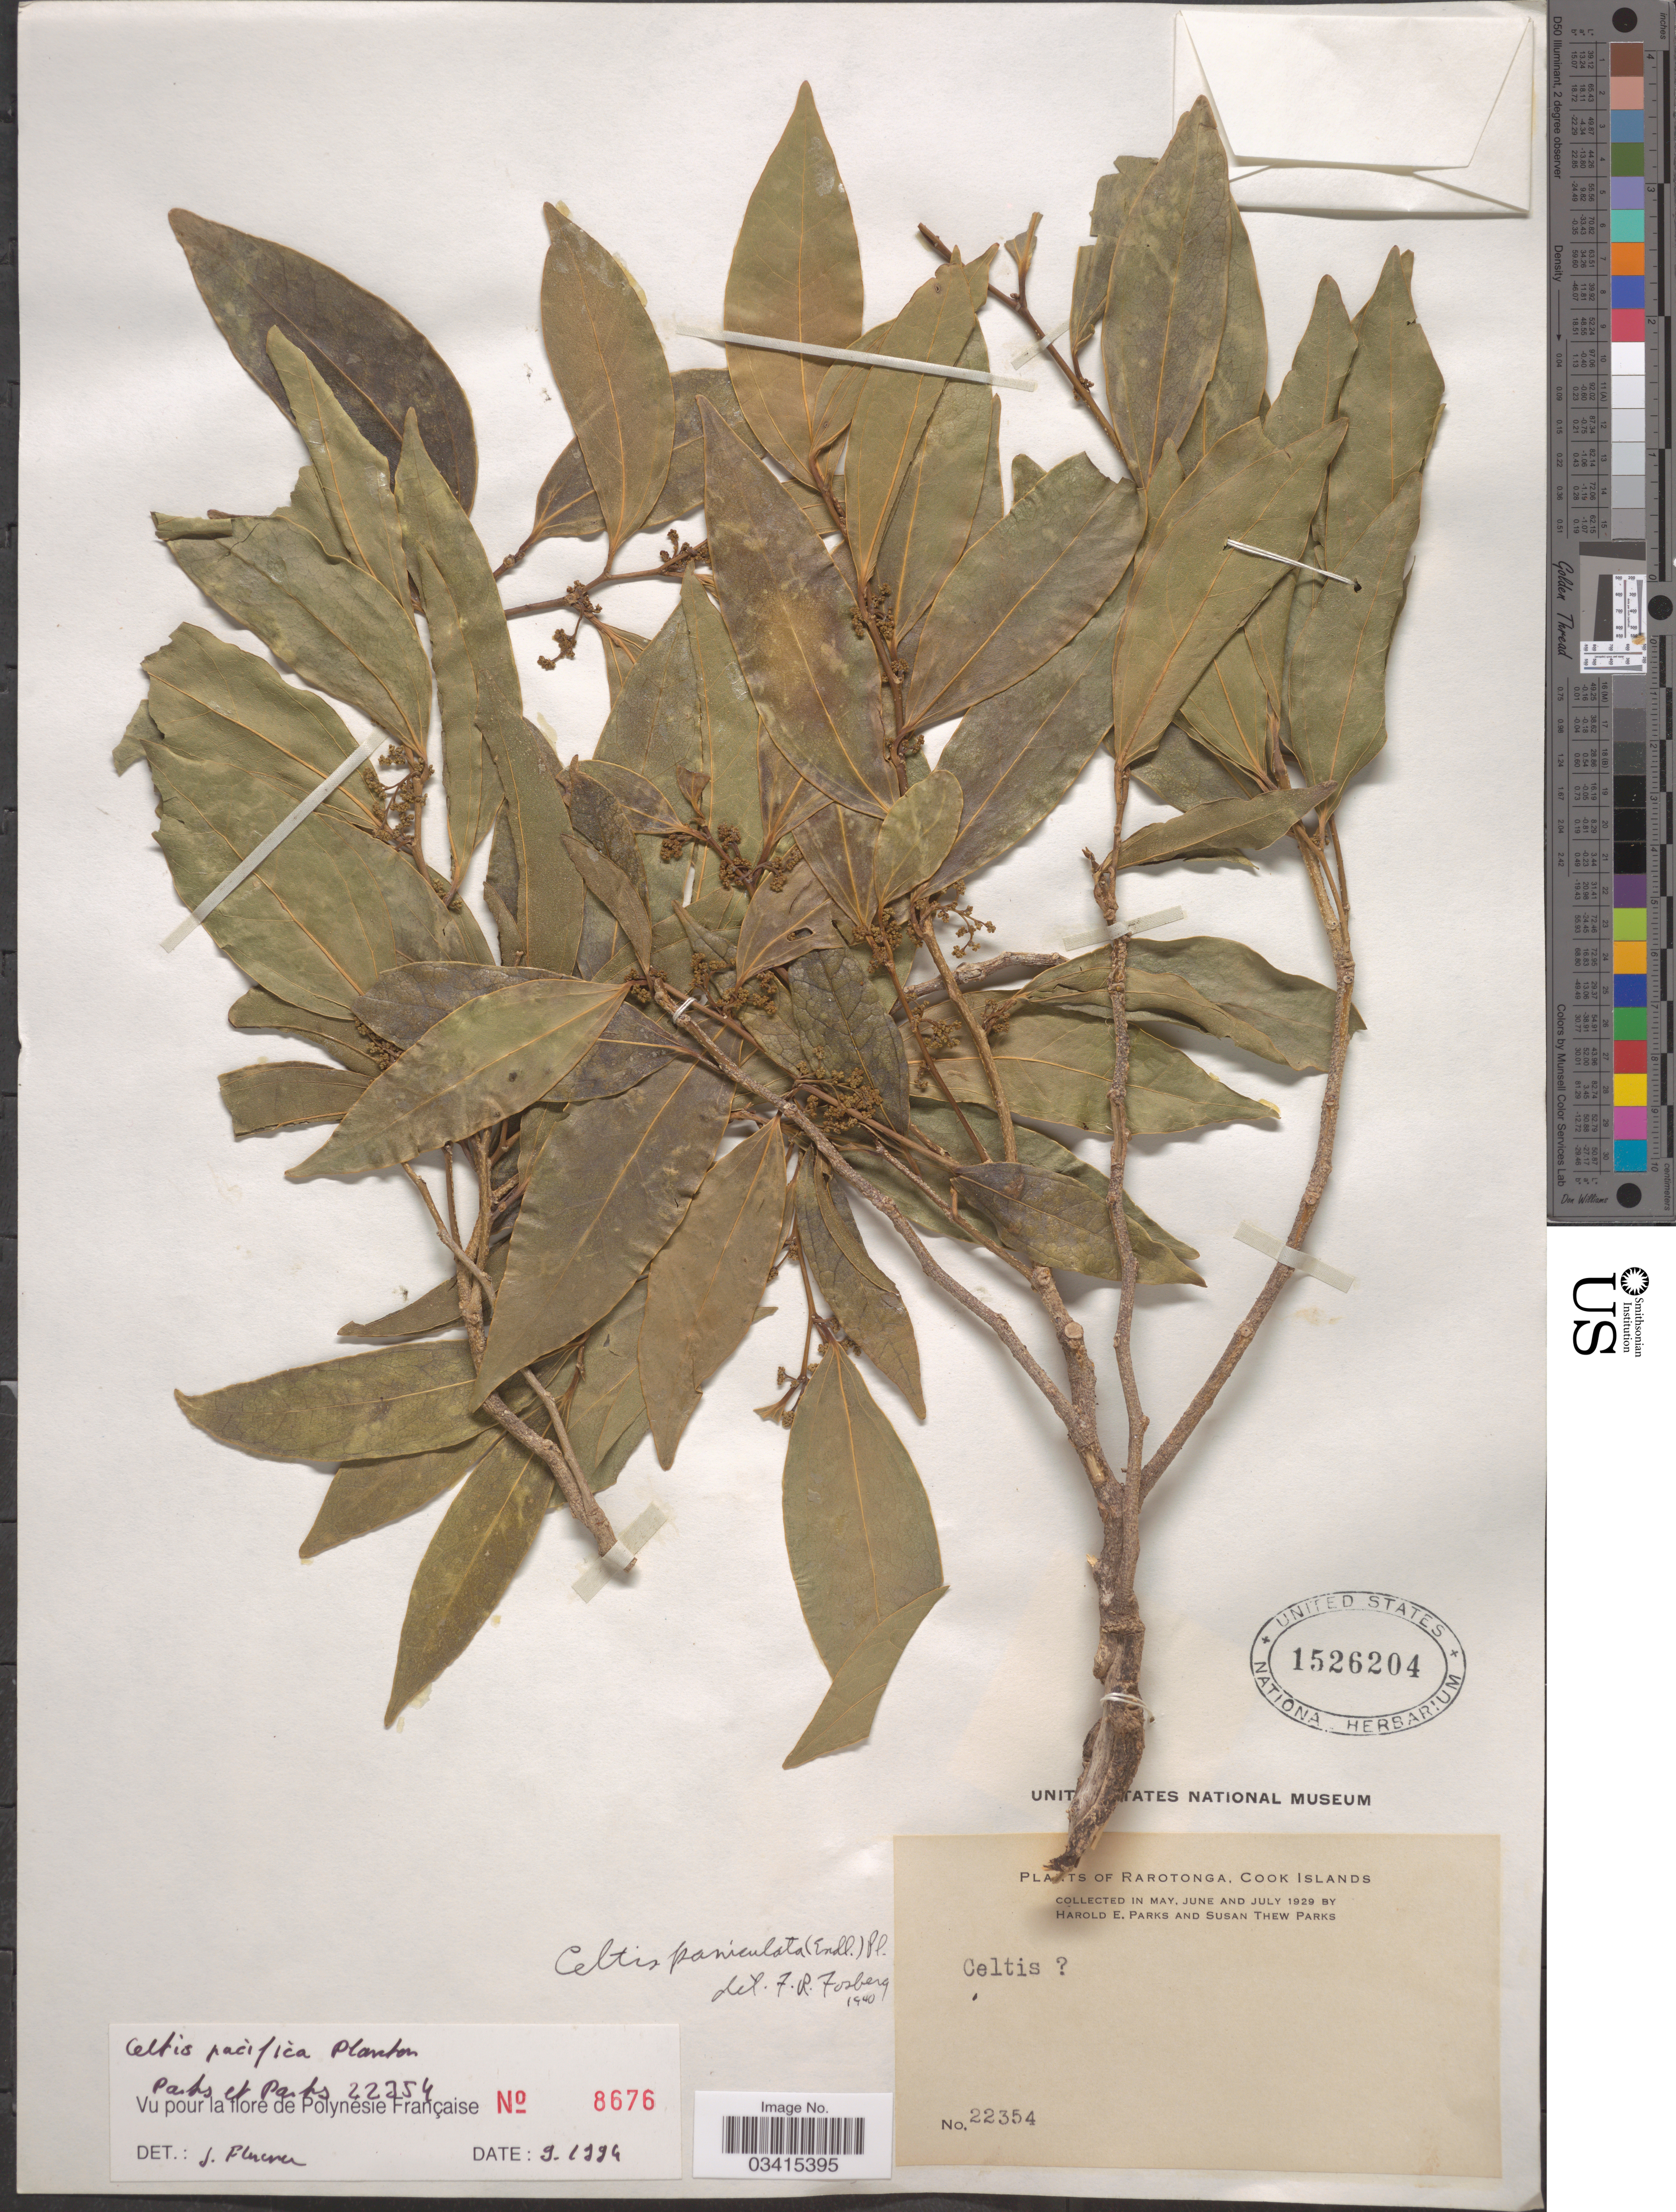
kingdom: Plantae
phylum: Tracheophyta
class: Magnoliopsida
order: Rosales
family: Cannabaceae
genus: Celtis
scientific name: Celtis pacifica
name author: Planch.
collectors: H. E. Parks & S. Parks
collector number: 22354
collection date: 1929-05/1929-07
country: Cook Islands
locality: Rarotonga.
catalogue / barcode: US 1526204